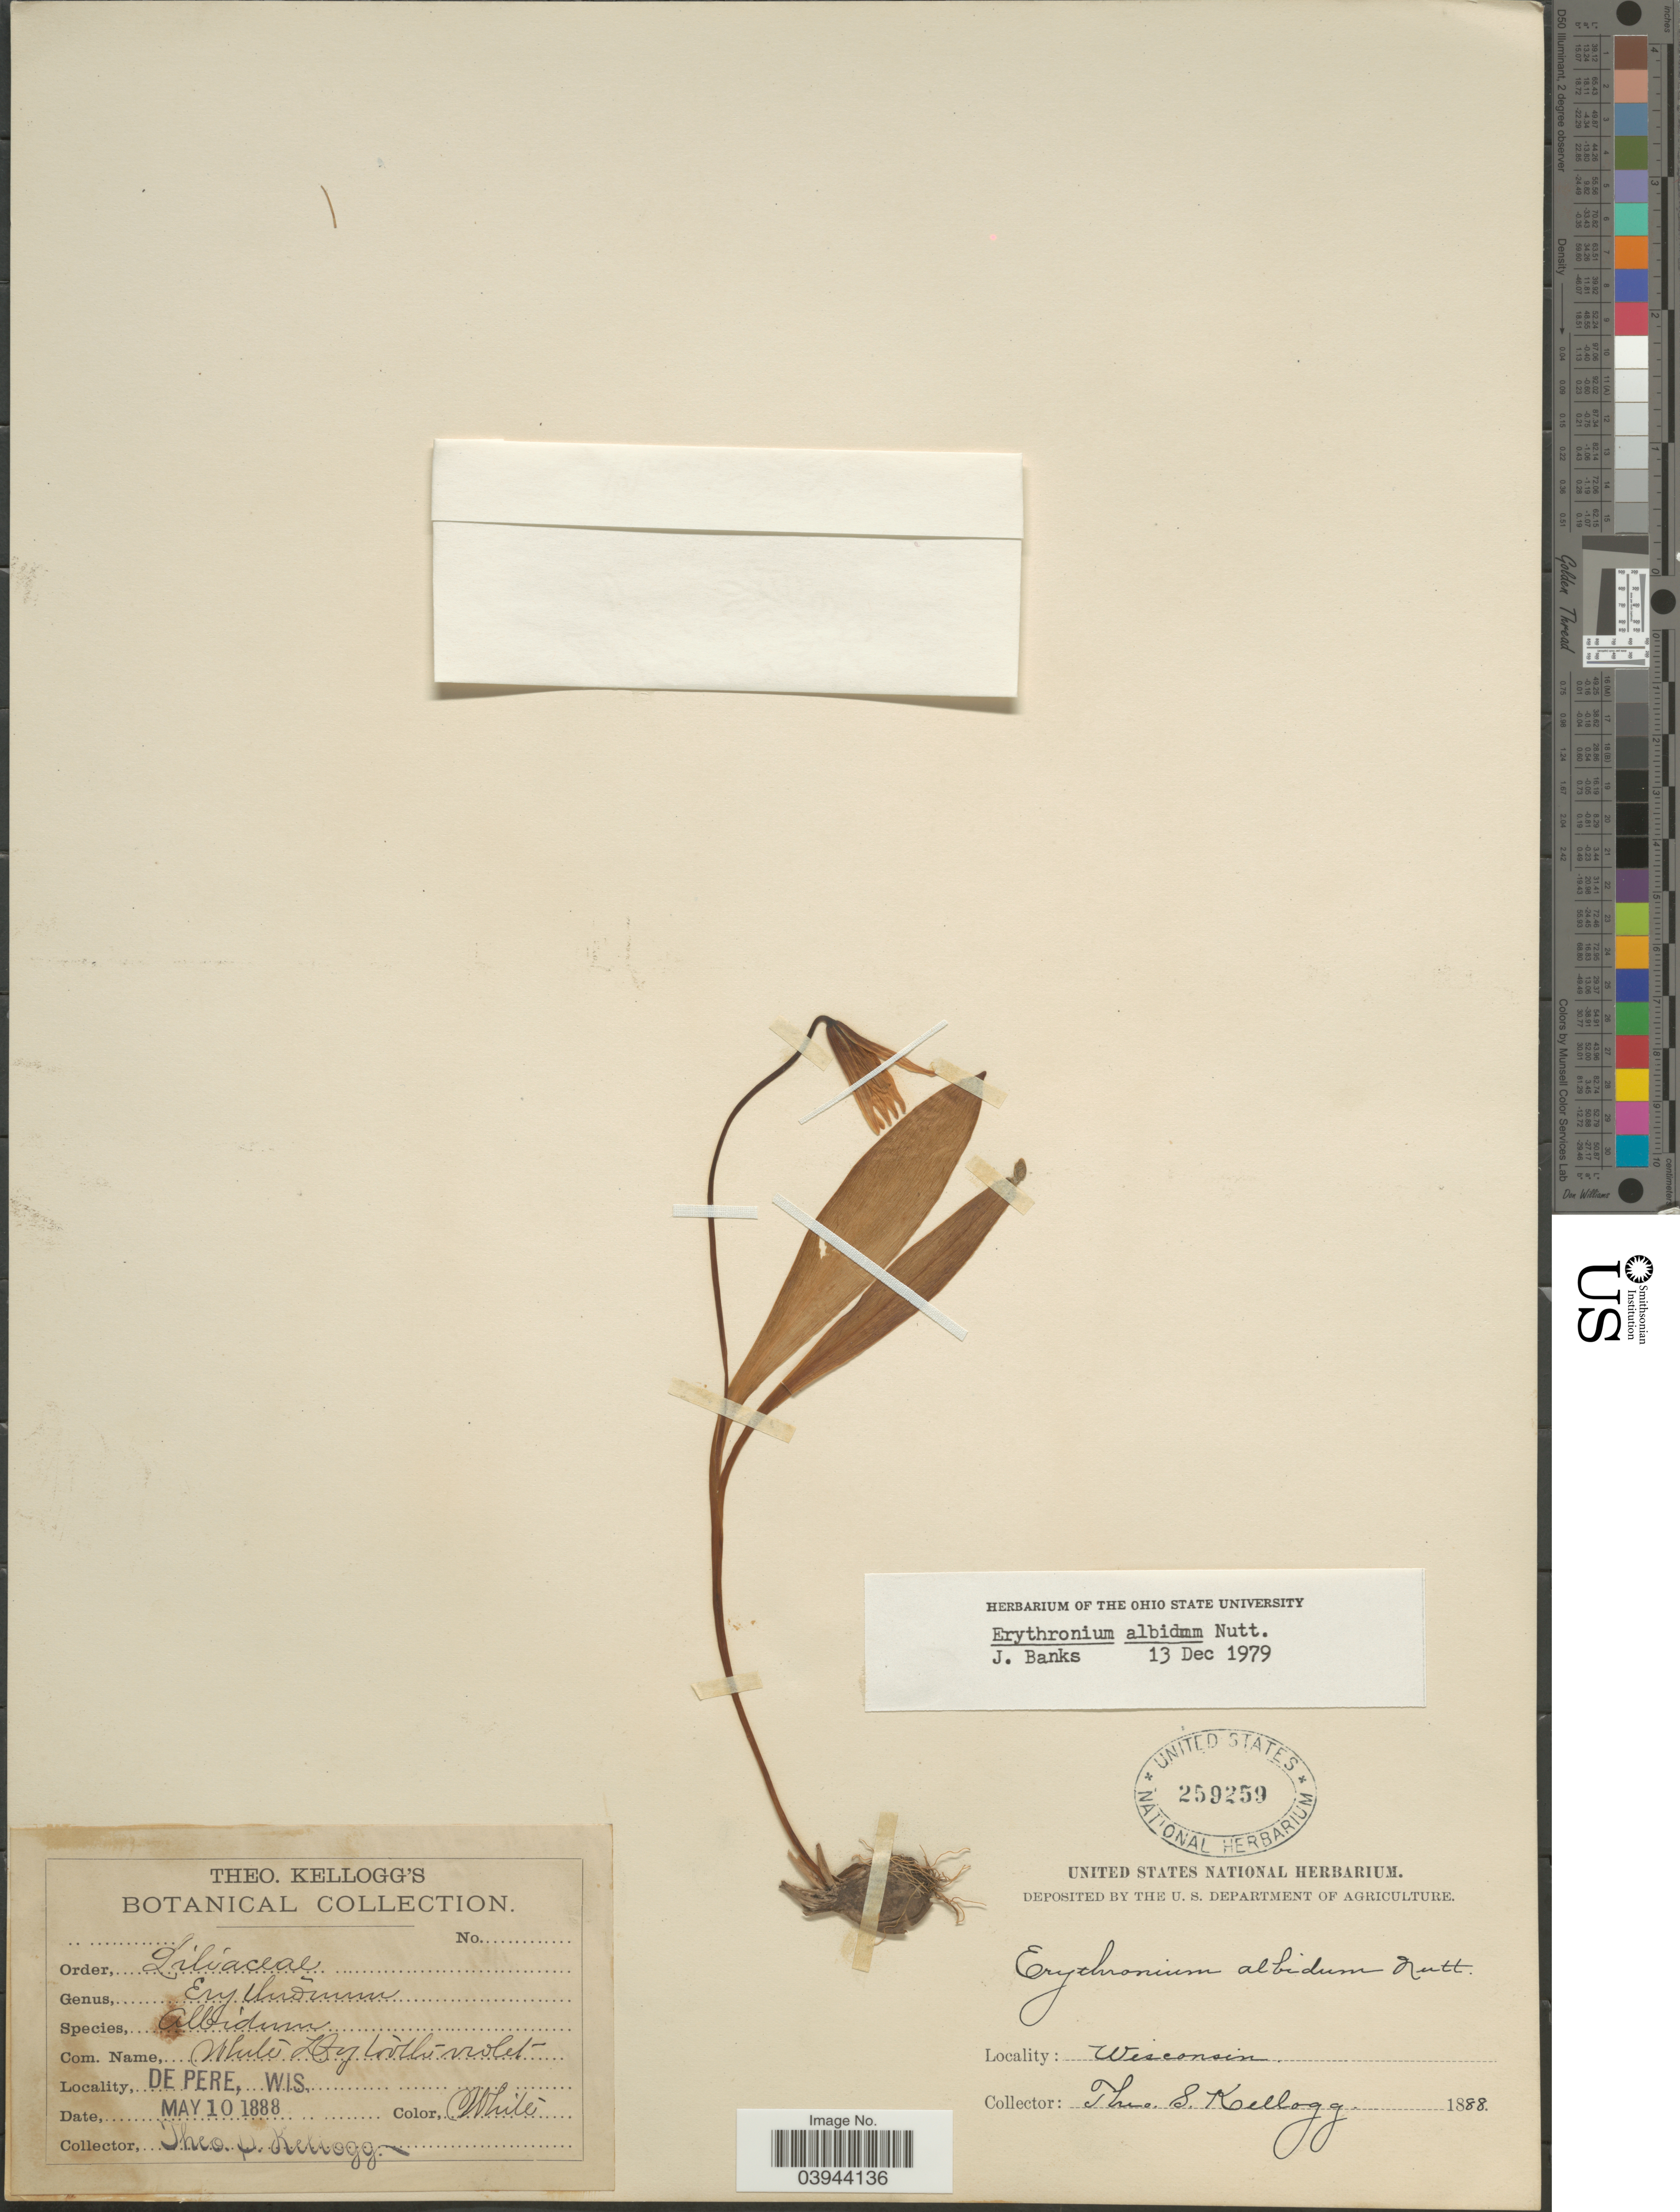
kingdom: Plantae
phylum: Tracheophyta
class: Liliopsida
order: Liliales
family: Liliaceae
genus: Erythronium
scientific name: Erythronium albidum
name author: Nutt.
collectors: T. S. Kellogg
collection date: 1888-05-10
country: United States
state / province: Wisconsin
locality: De Pere.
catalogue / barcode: US 259259